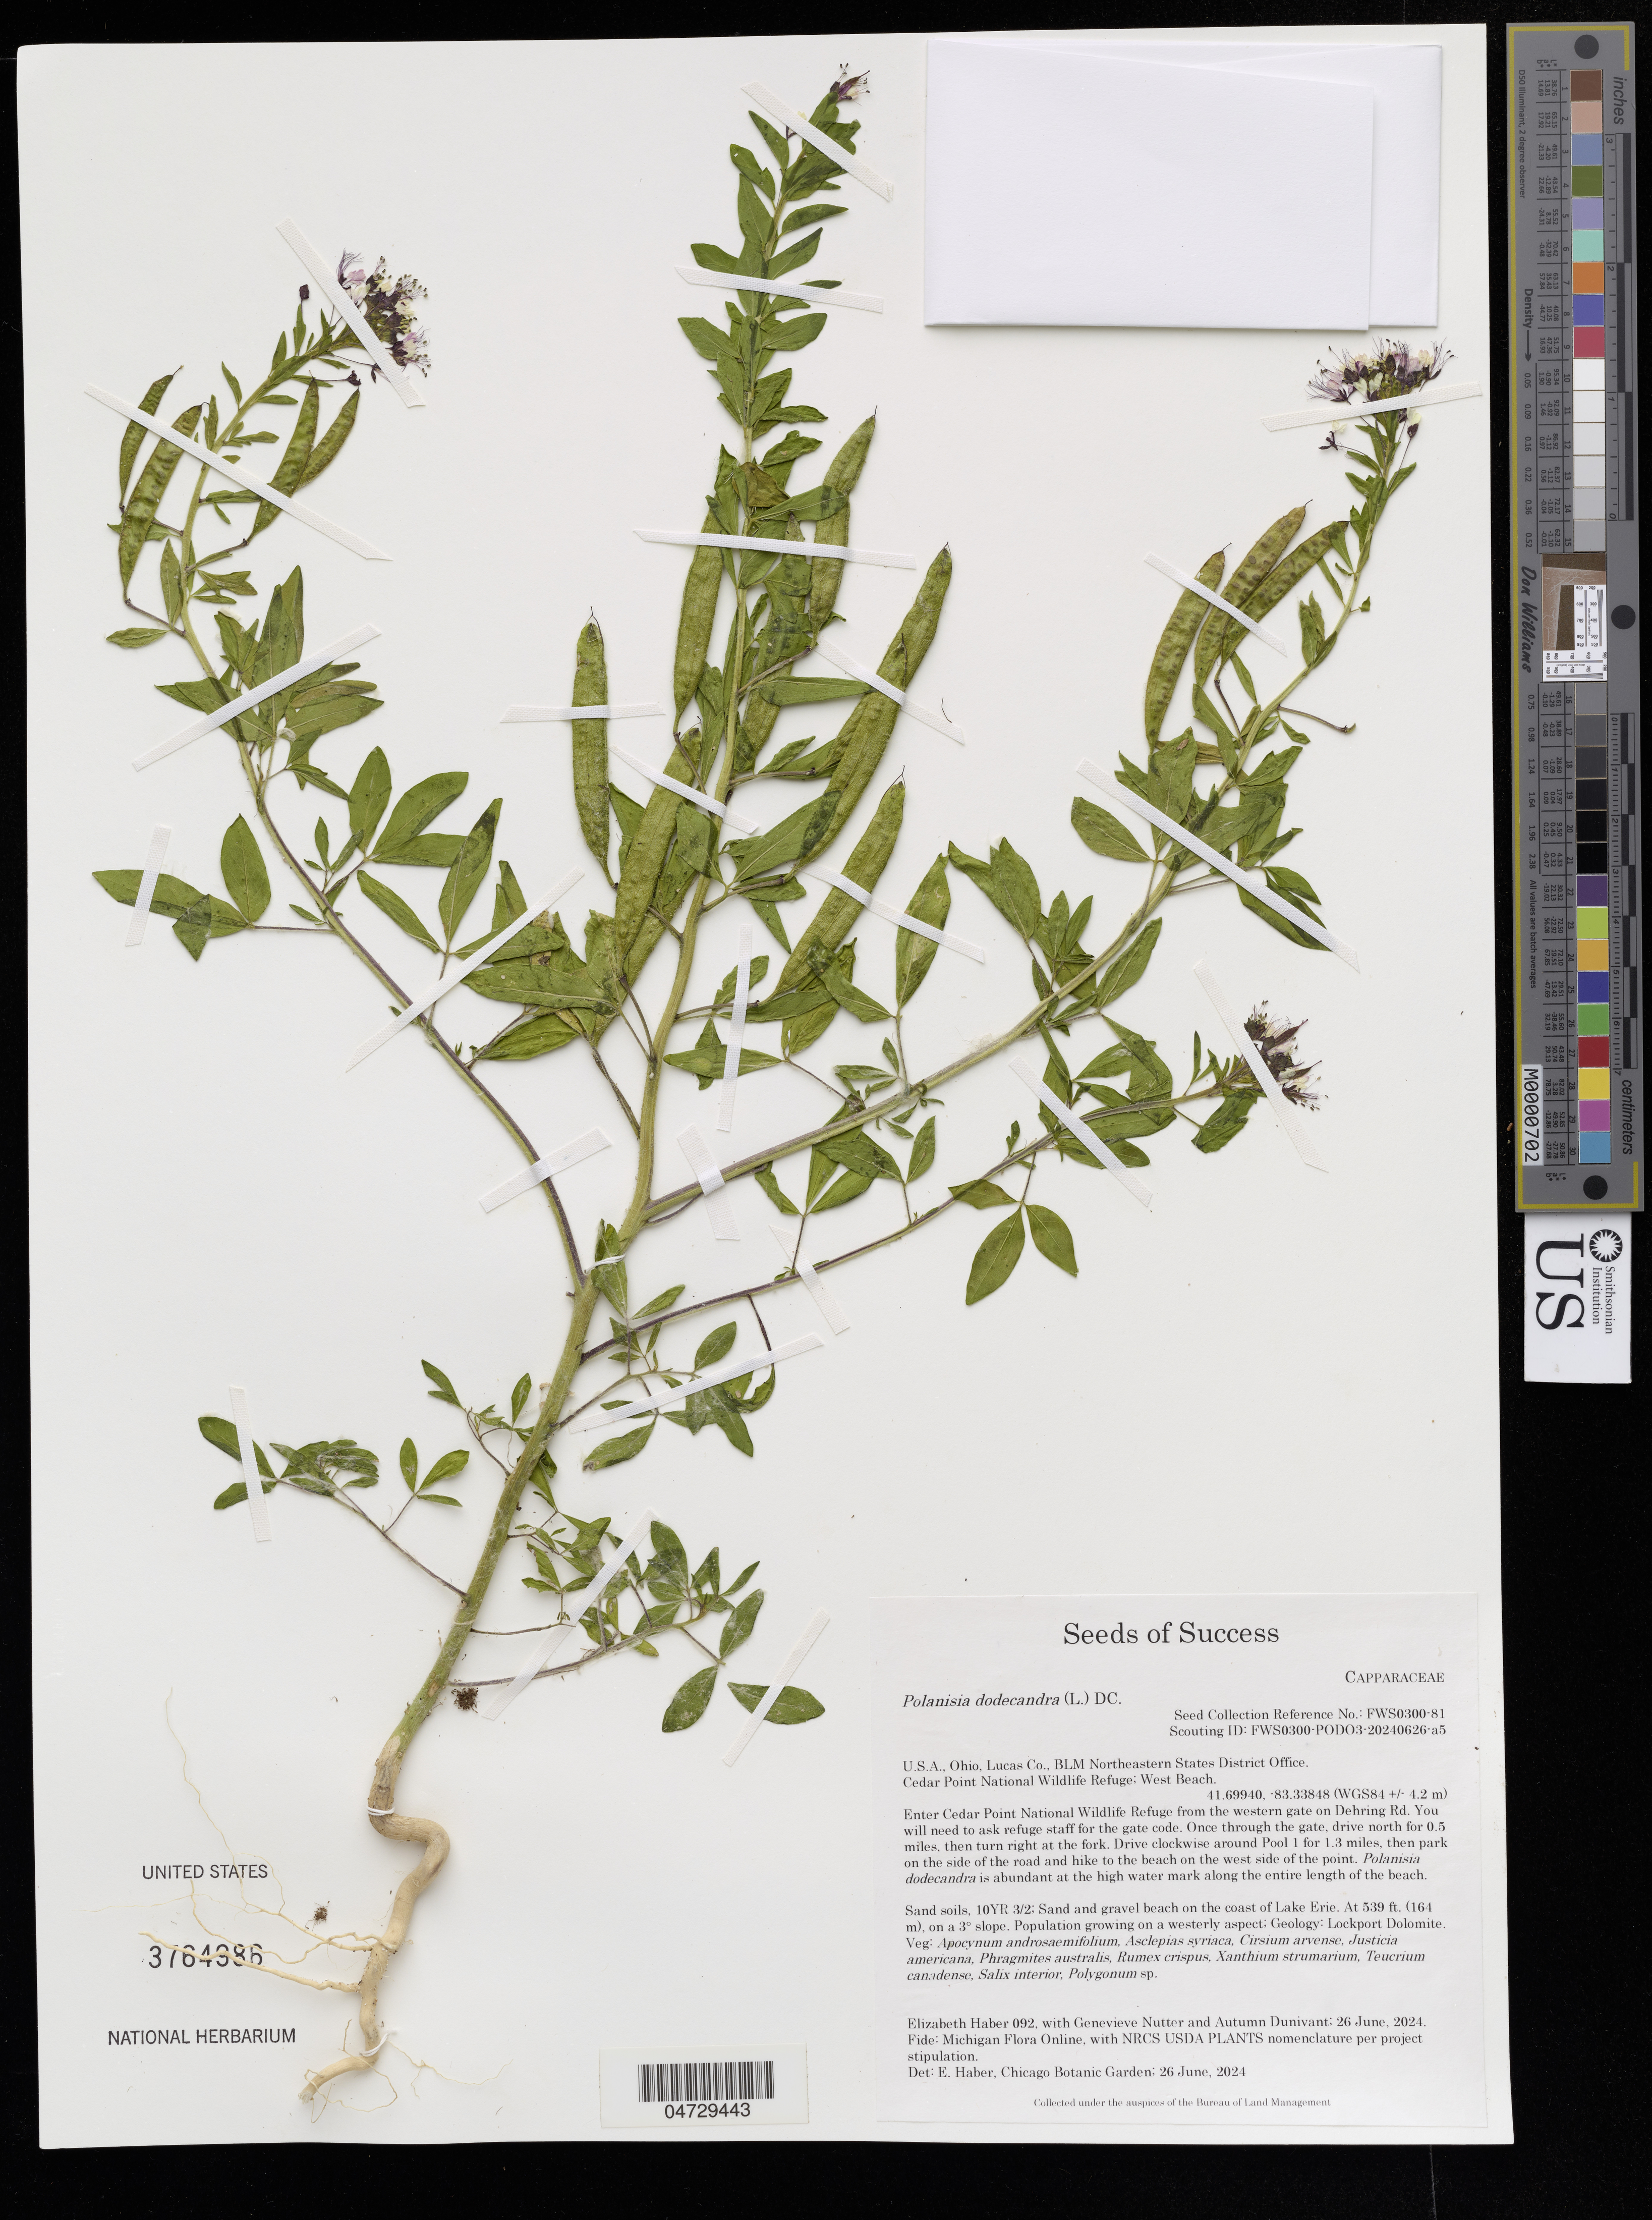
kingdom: Plantae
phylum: Tracheophyta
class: Magnoliopsida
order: Brassicales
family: Cleomaceae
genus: Polanisia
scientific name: Polanisia dodecandra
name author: (L.) DC.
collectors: E. Haber, G. Nutter & A. Dunivant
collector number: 092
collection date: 2024-06-26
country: United States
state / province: Ohio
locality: Lucas Co., BLM Northeastern States District Office. Cedar Point National Wildlife Refuge: West Beach. (WGS84 +/- 4.2 m).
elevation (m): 164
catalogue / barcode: US 3764986